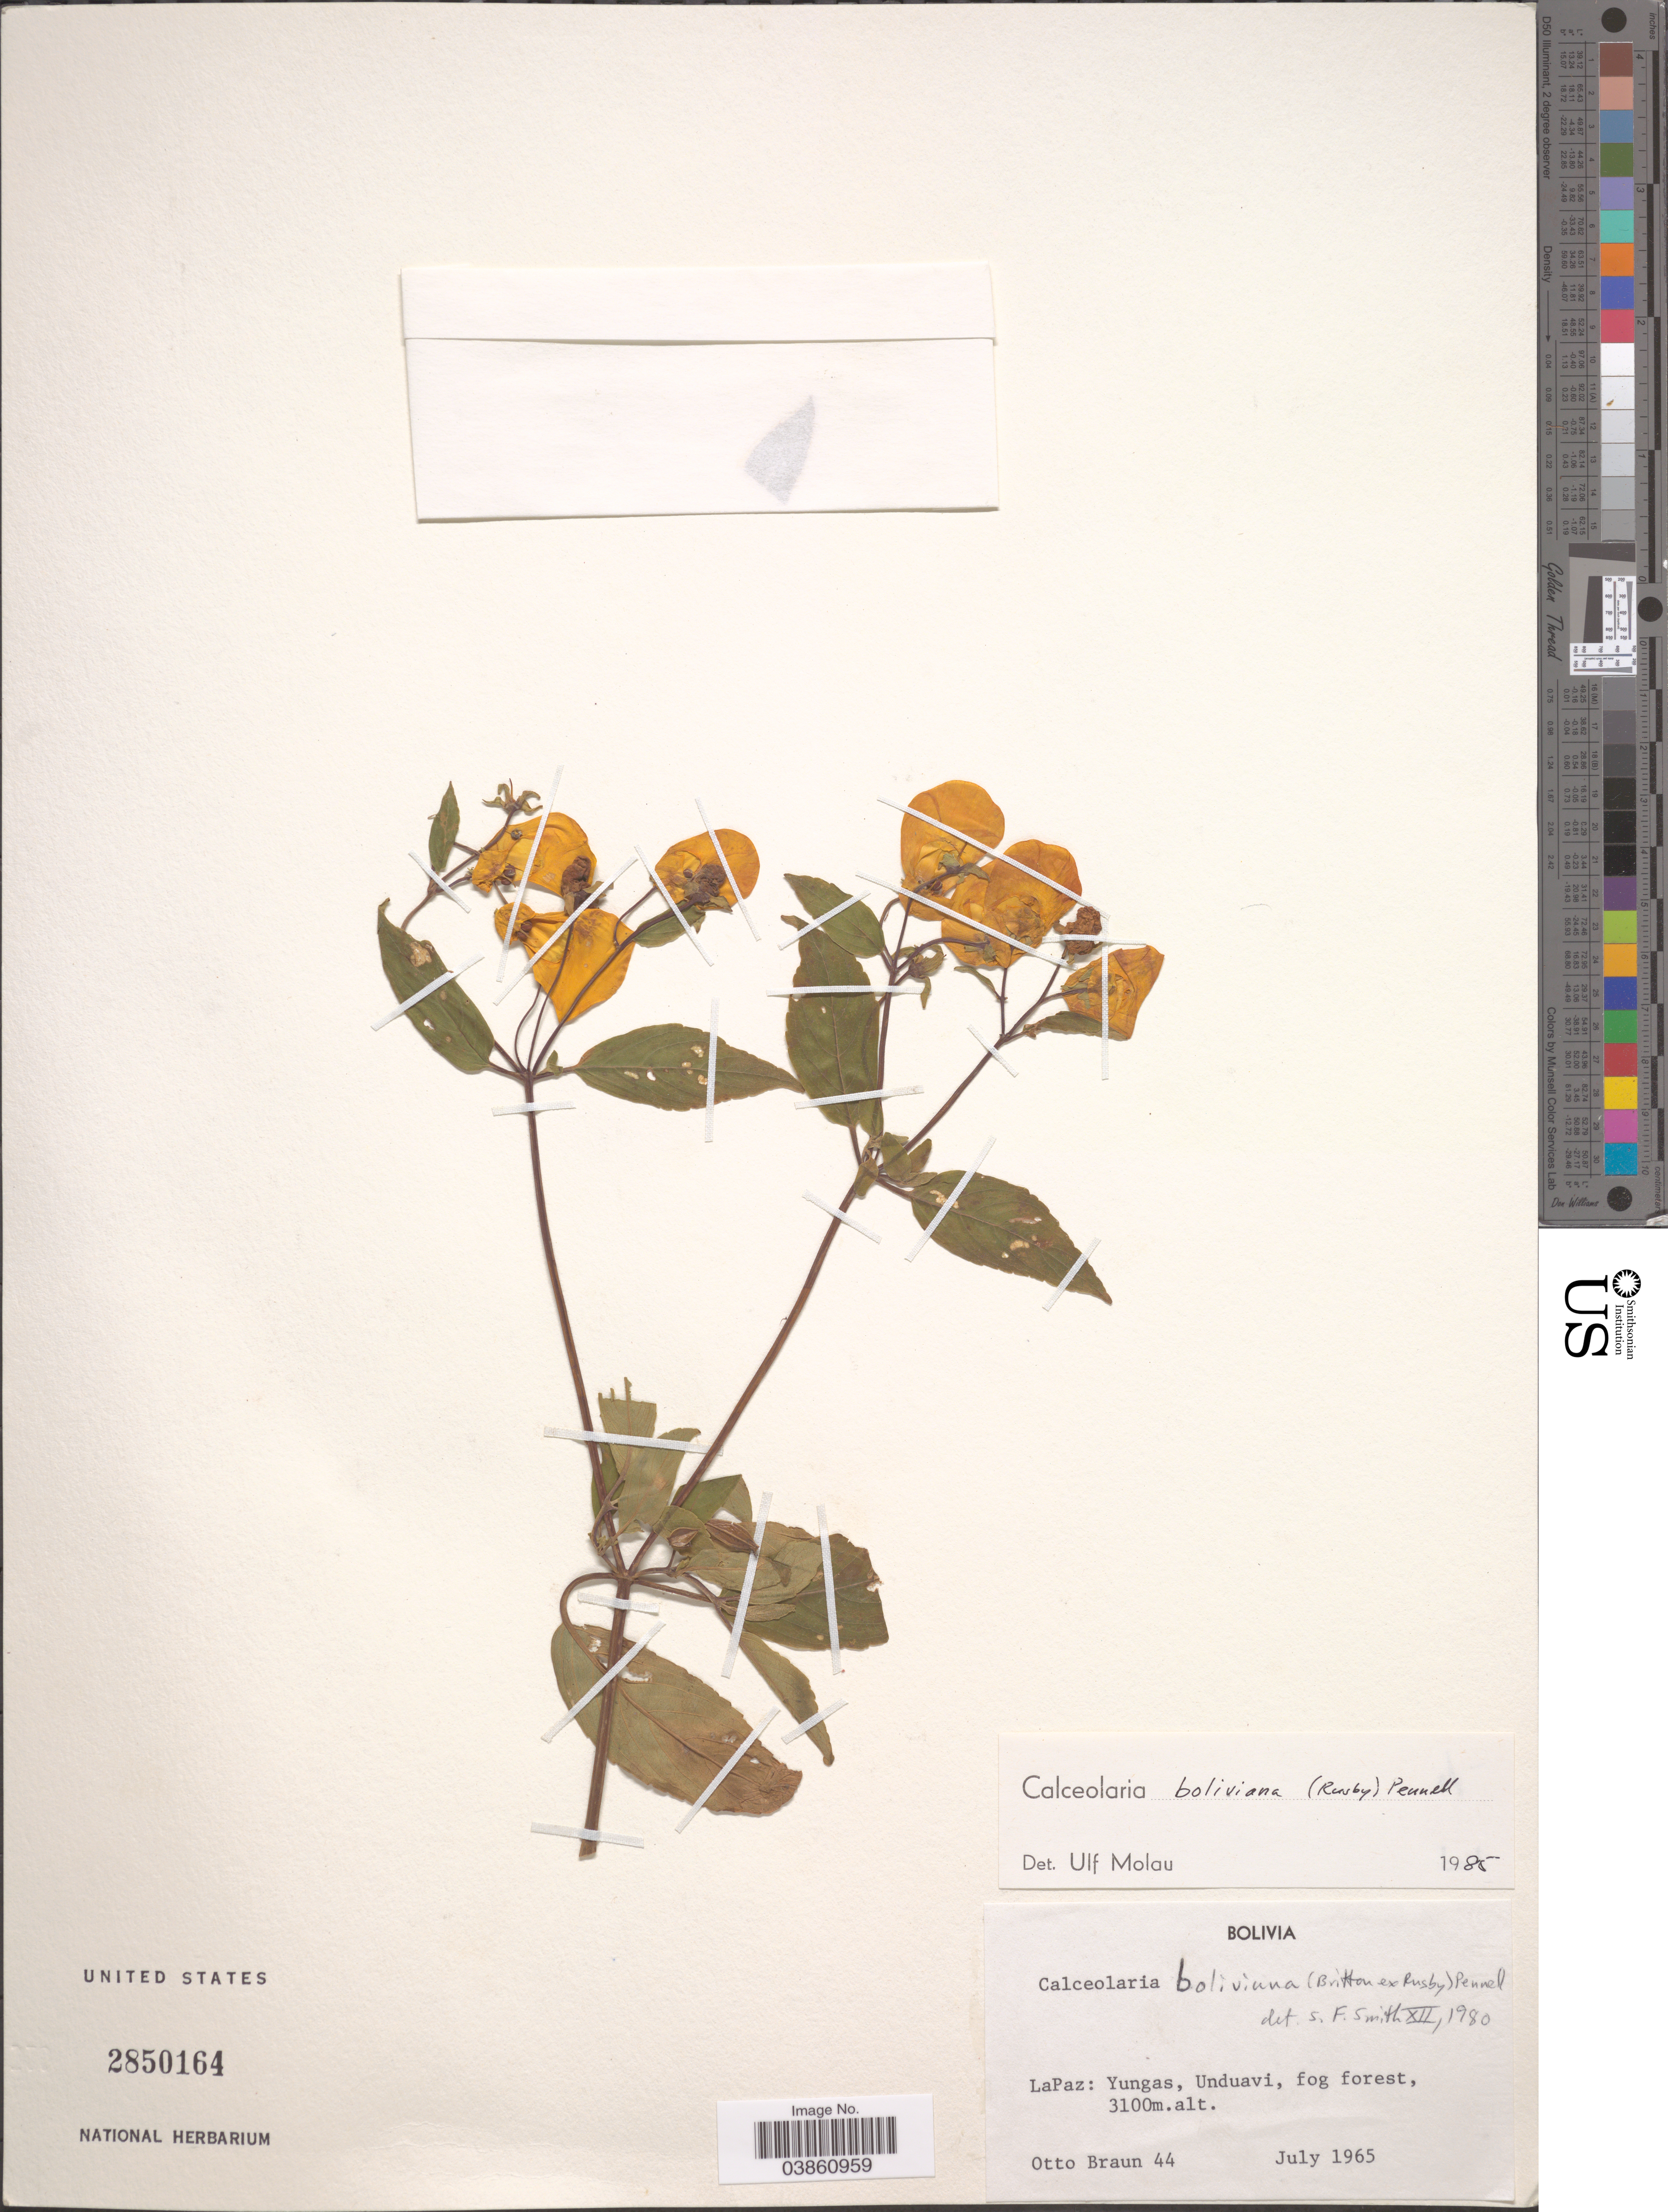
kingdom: Plantae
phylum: Tracheophyta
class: Magnoliopsida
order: Lamiales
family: Calceolariaceae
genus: Calceolaria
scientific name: Calceolaria boliviana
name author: (Britton ex Rusby) Pennell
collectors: O. Braun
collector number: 44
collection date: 1965-07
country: Bolivia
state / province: La Paz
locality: Yungas, Unduavi.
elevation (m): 3100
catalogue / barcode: US 2850164